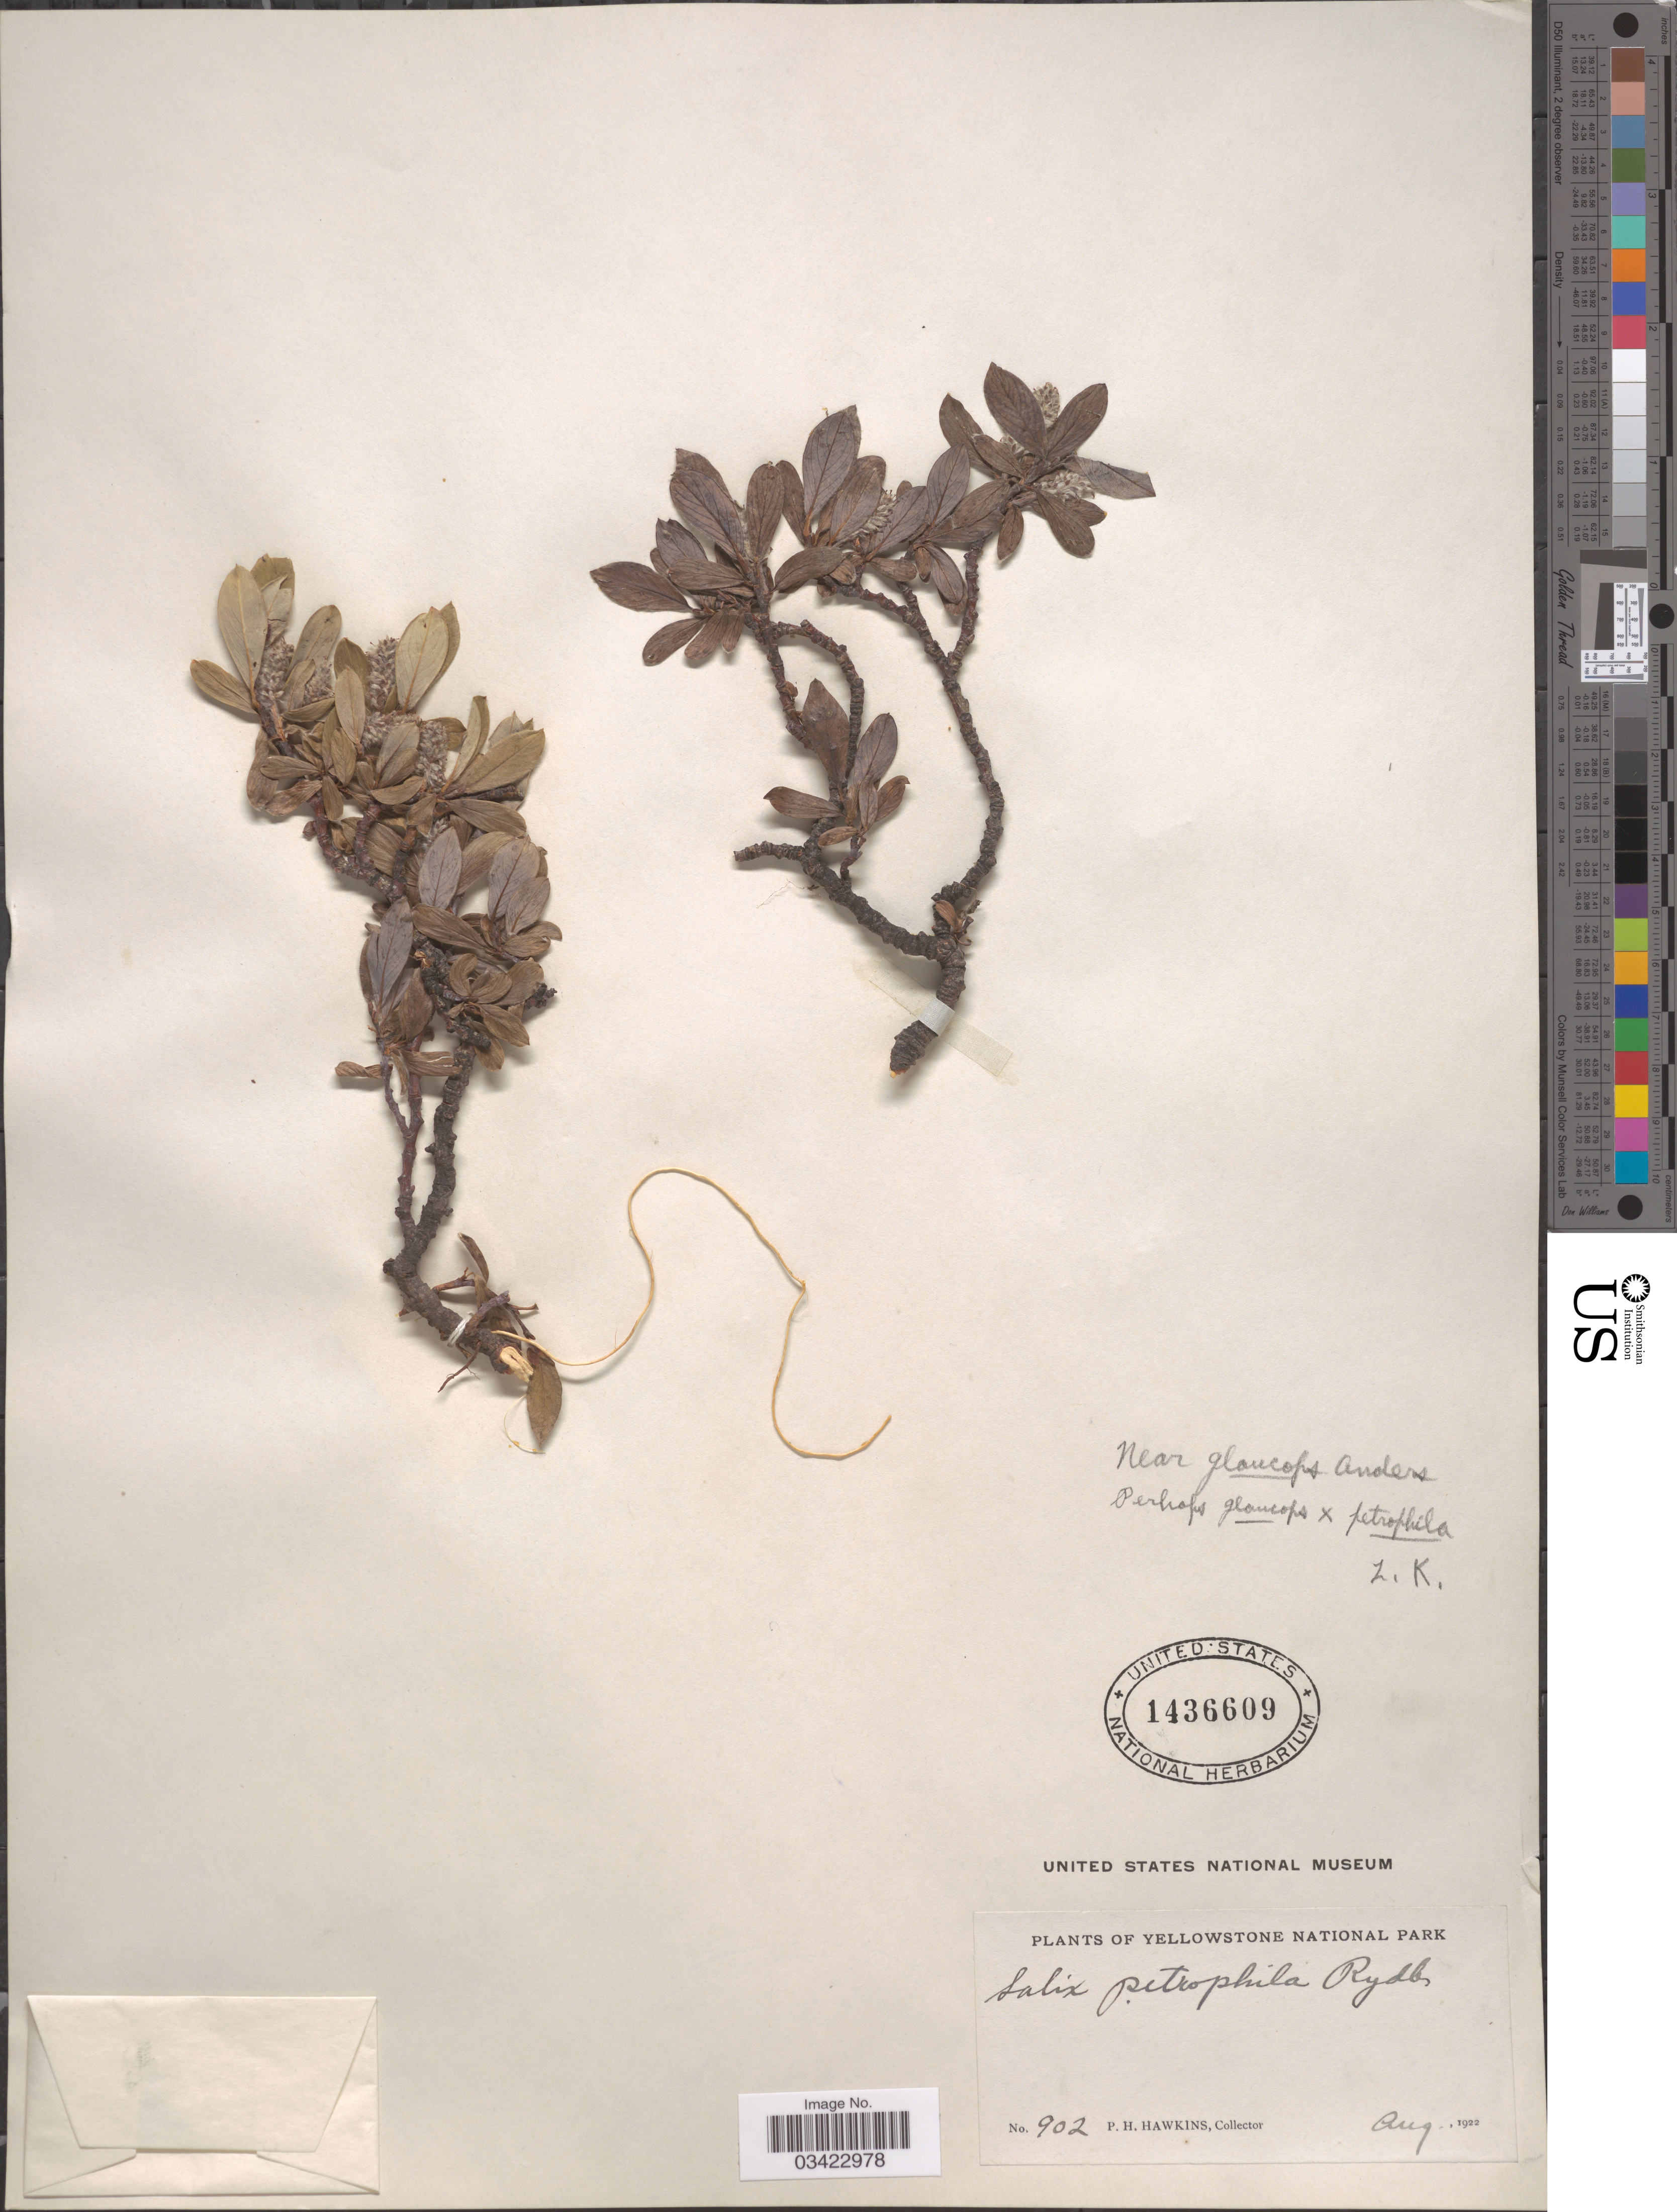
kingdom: Plantae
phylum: Tracheophyta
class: Magnoliopsida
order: Malpighiales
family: Salicaceae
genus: Salix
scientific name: Salix anglorum var. antiplasta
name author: C.K. Schneid.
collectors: P. Hawkins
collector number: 902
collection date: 1922-08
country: United States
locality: Yellowstone National Park.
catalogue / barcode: US 1436609